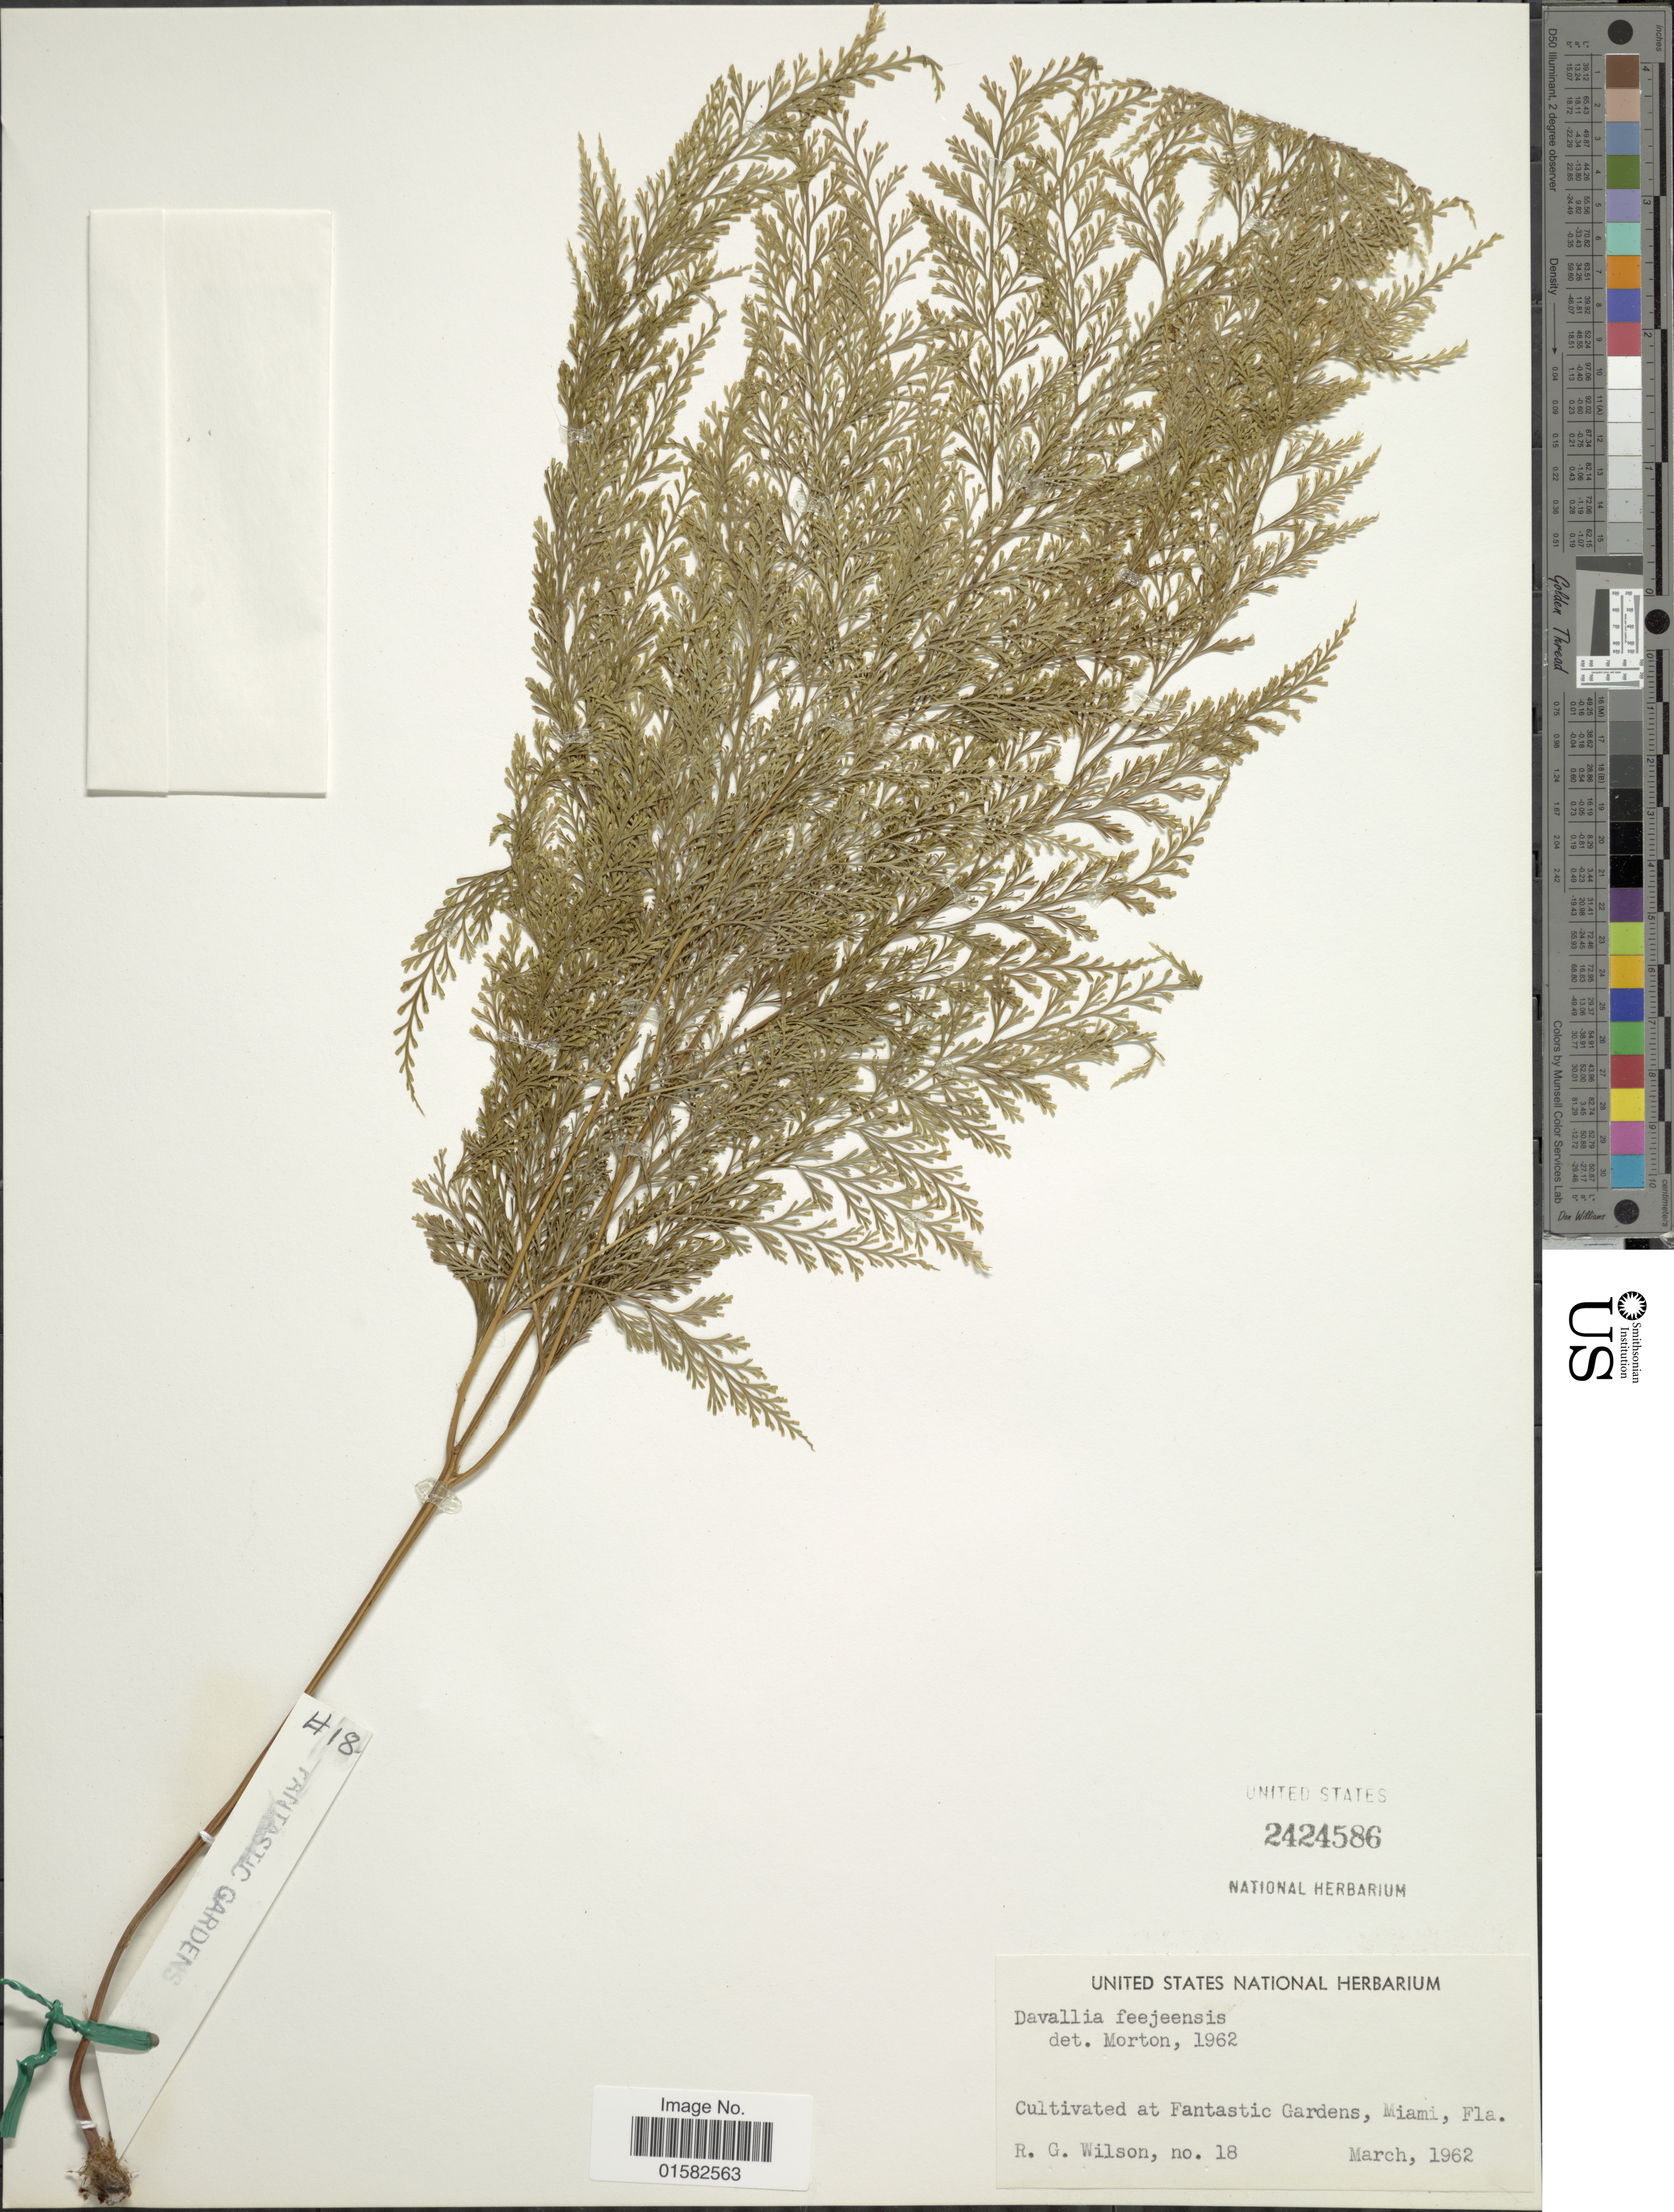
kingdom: Plantae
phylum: Tracheophyta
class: Polypodiopsida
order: Polypodiales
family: Davalliaceae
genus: Davallia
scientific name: Davallia fejeensis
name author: Hook.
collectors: R. G. Wilson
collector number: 18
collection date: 1962-03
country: United States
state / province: Florida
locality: At Fantastic Gardens Miami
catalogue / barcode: US 2424586